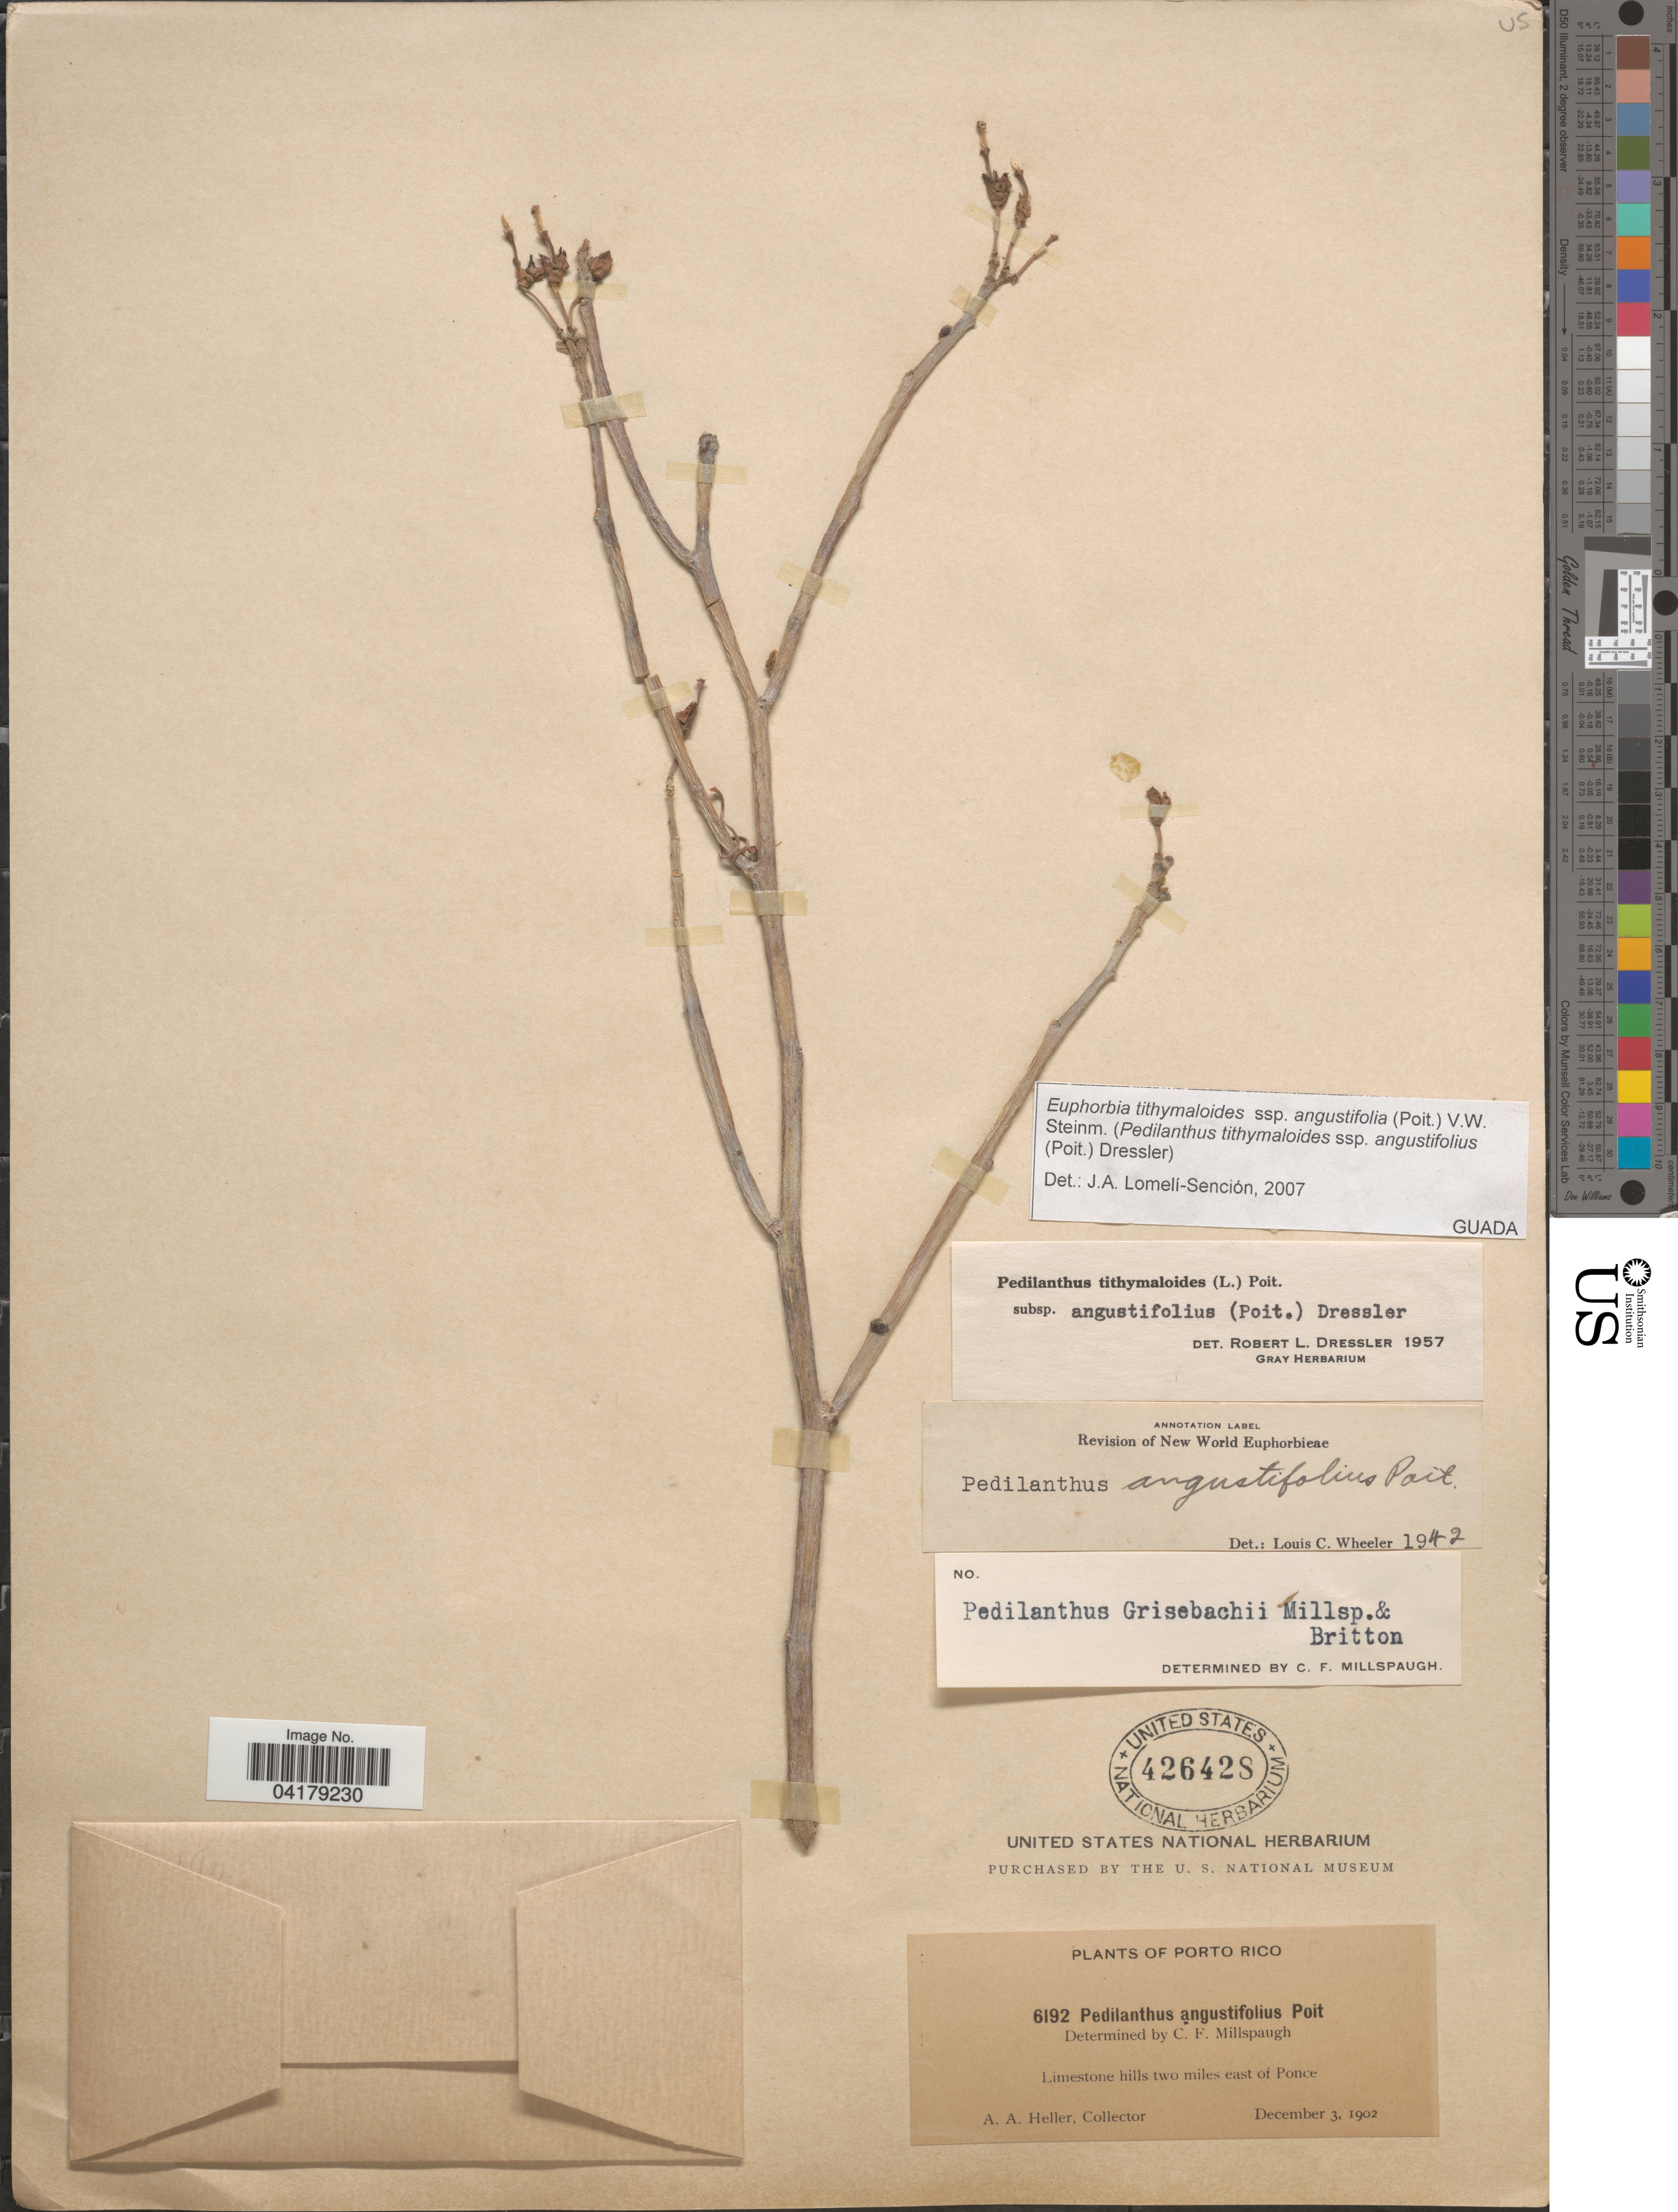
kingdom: Plantae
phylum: Tracheophyta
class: Magnoliopsida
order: Malpighiales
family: Euphorbiaceae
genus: Euphorbia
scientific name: Euphorbia tithymaloides subsp. angustifolia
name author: (Poit.) V.W. Steinm.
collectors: A. A. Heller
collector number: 6192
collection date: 1902-12-03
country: Puerto Rico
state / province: Ponce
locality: Limestone hills two miles east of Ponce.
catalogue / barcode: US 426428